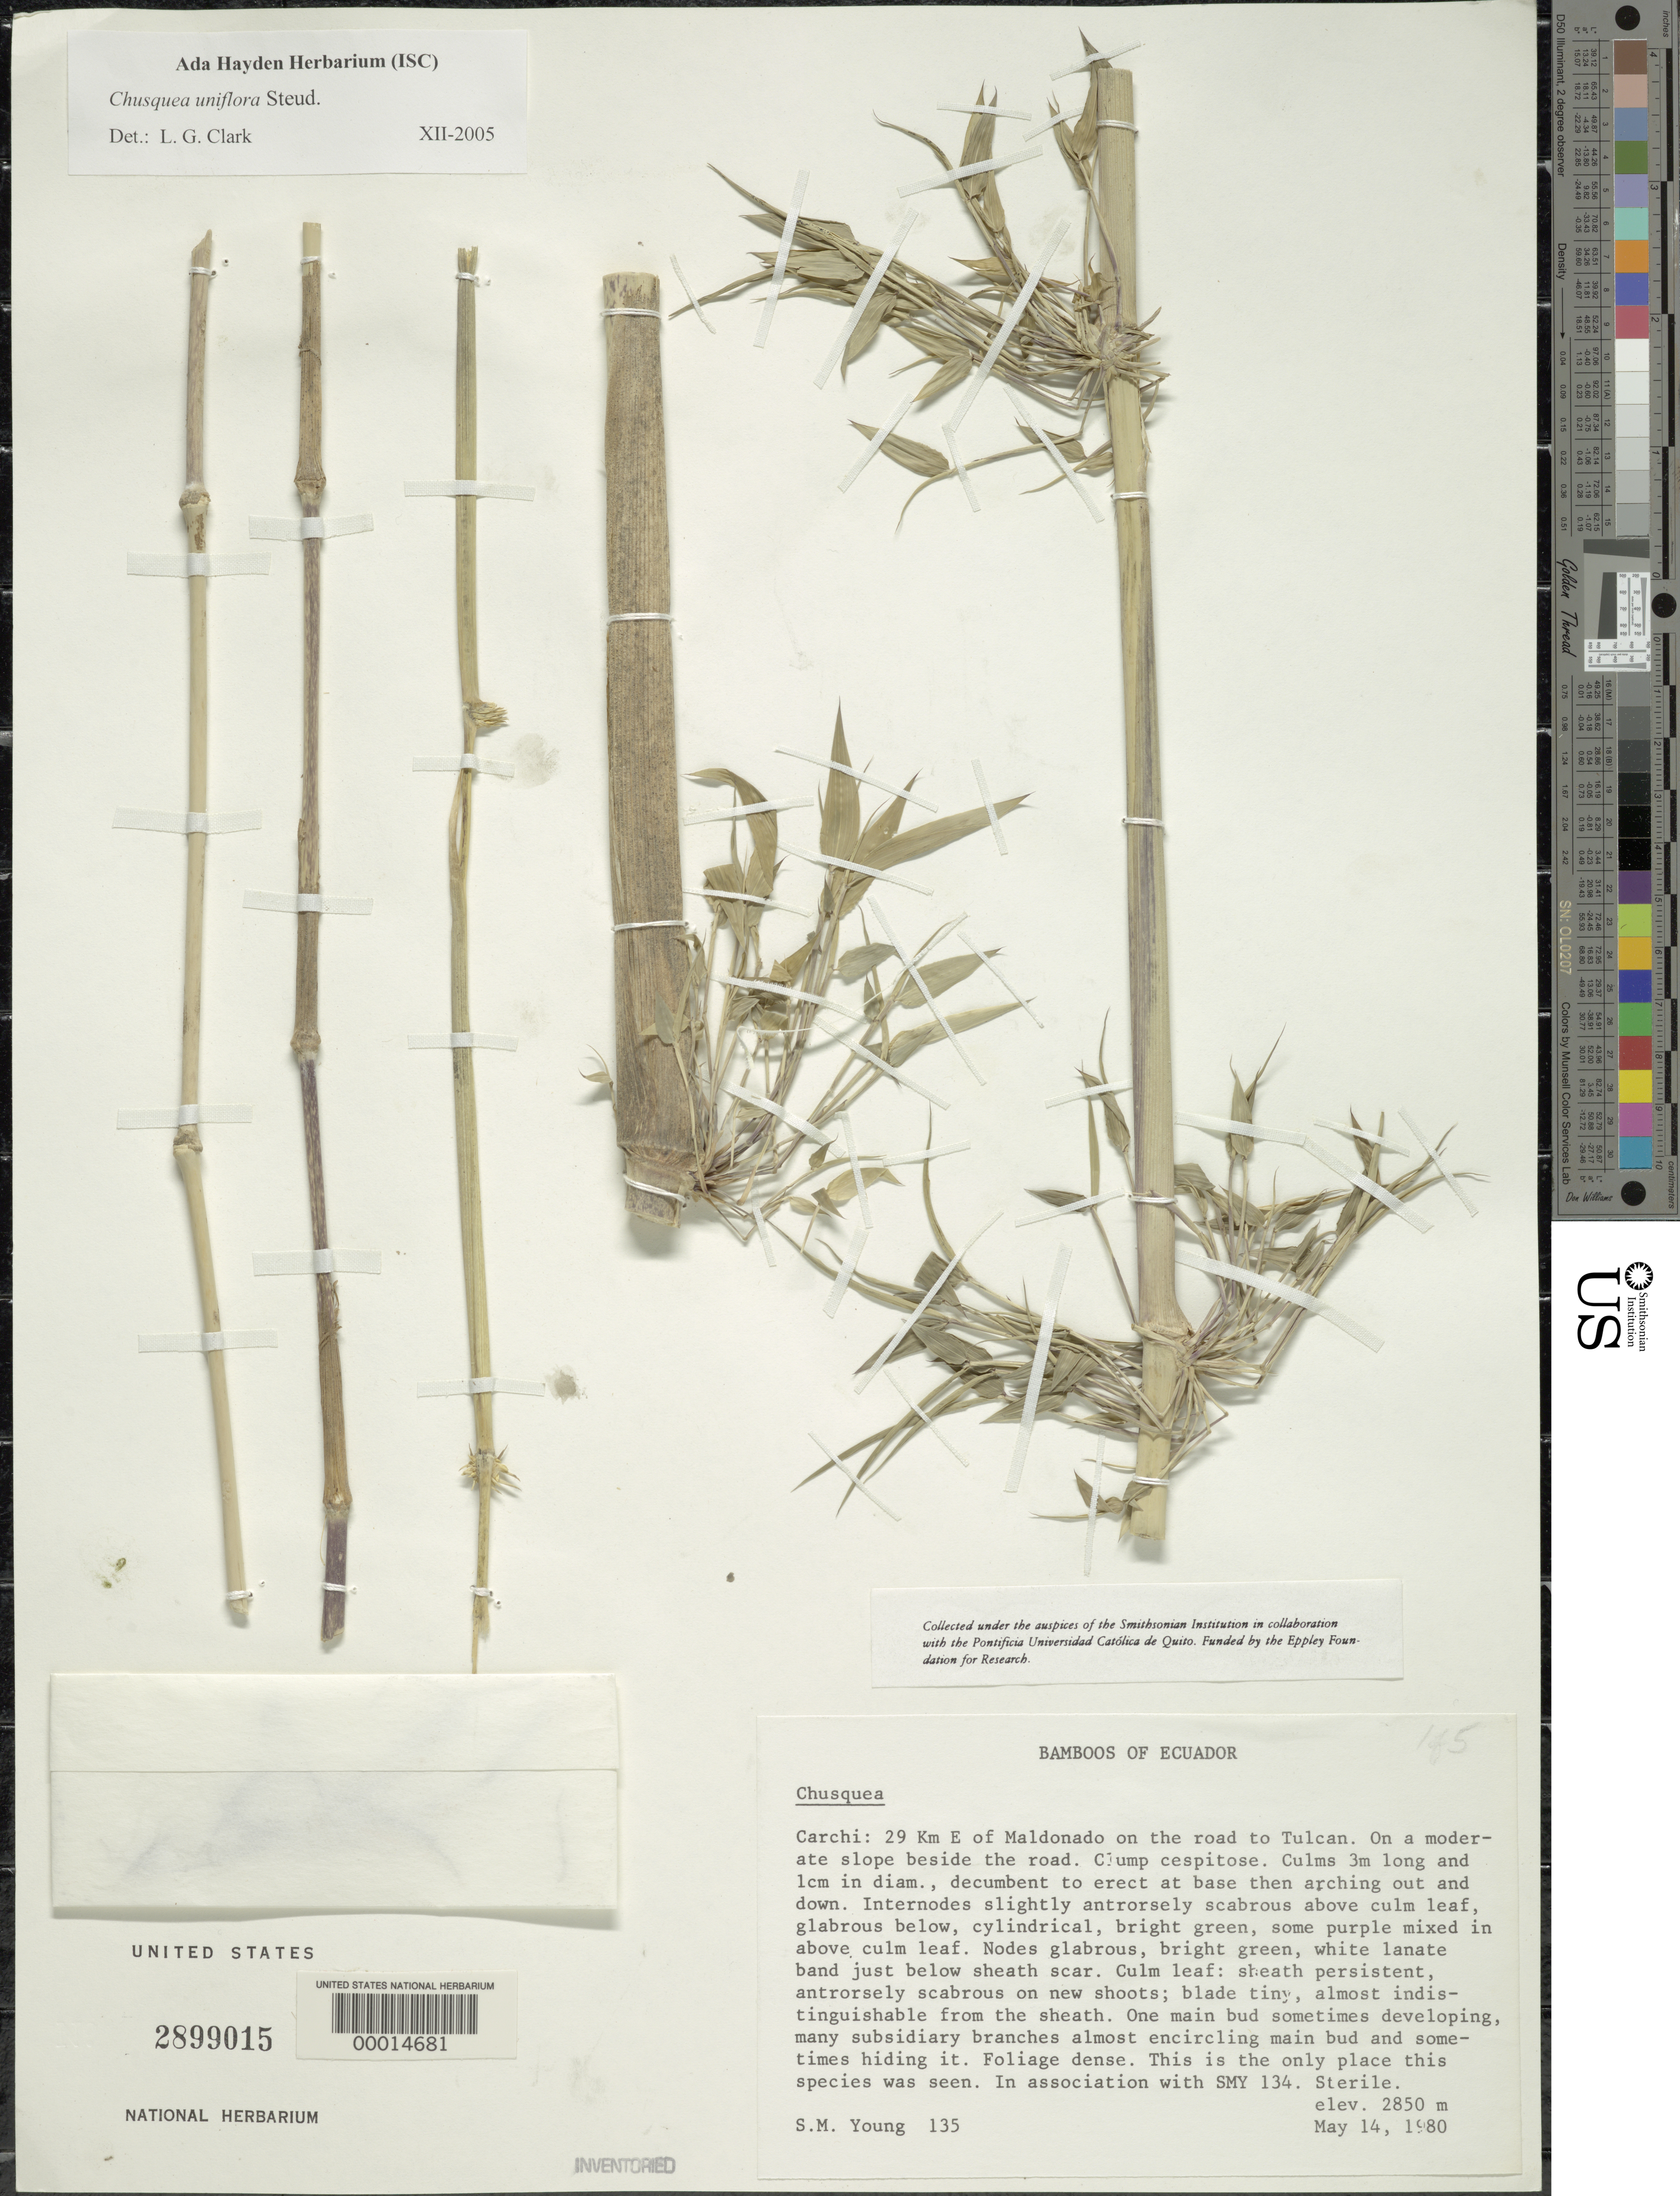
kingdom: Plantae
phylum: Tracheophyta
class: Liliopsida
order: Poales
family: Poaceae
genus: Chusquea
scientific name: Chusquea uniflora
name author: Steud.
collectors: S. Young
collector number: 135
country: Ecuador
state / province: Carchi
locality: E of Maldonado on road to Tulcan.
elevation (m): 2850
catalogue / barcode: US 2899015